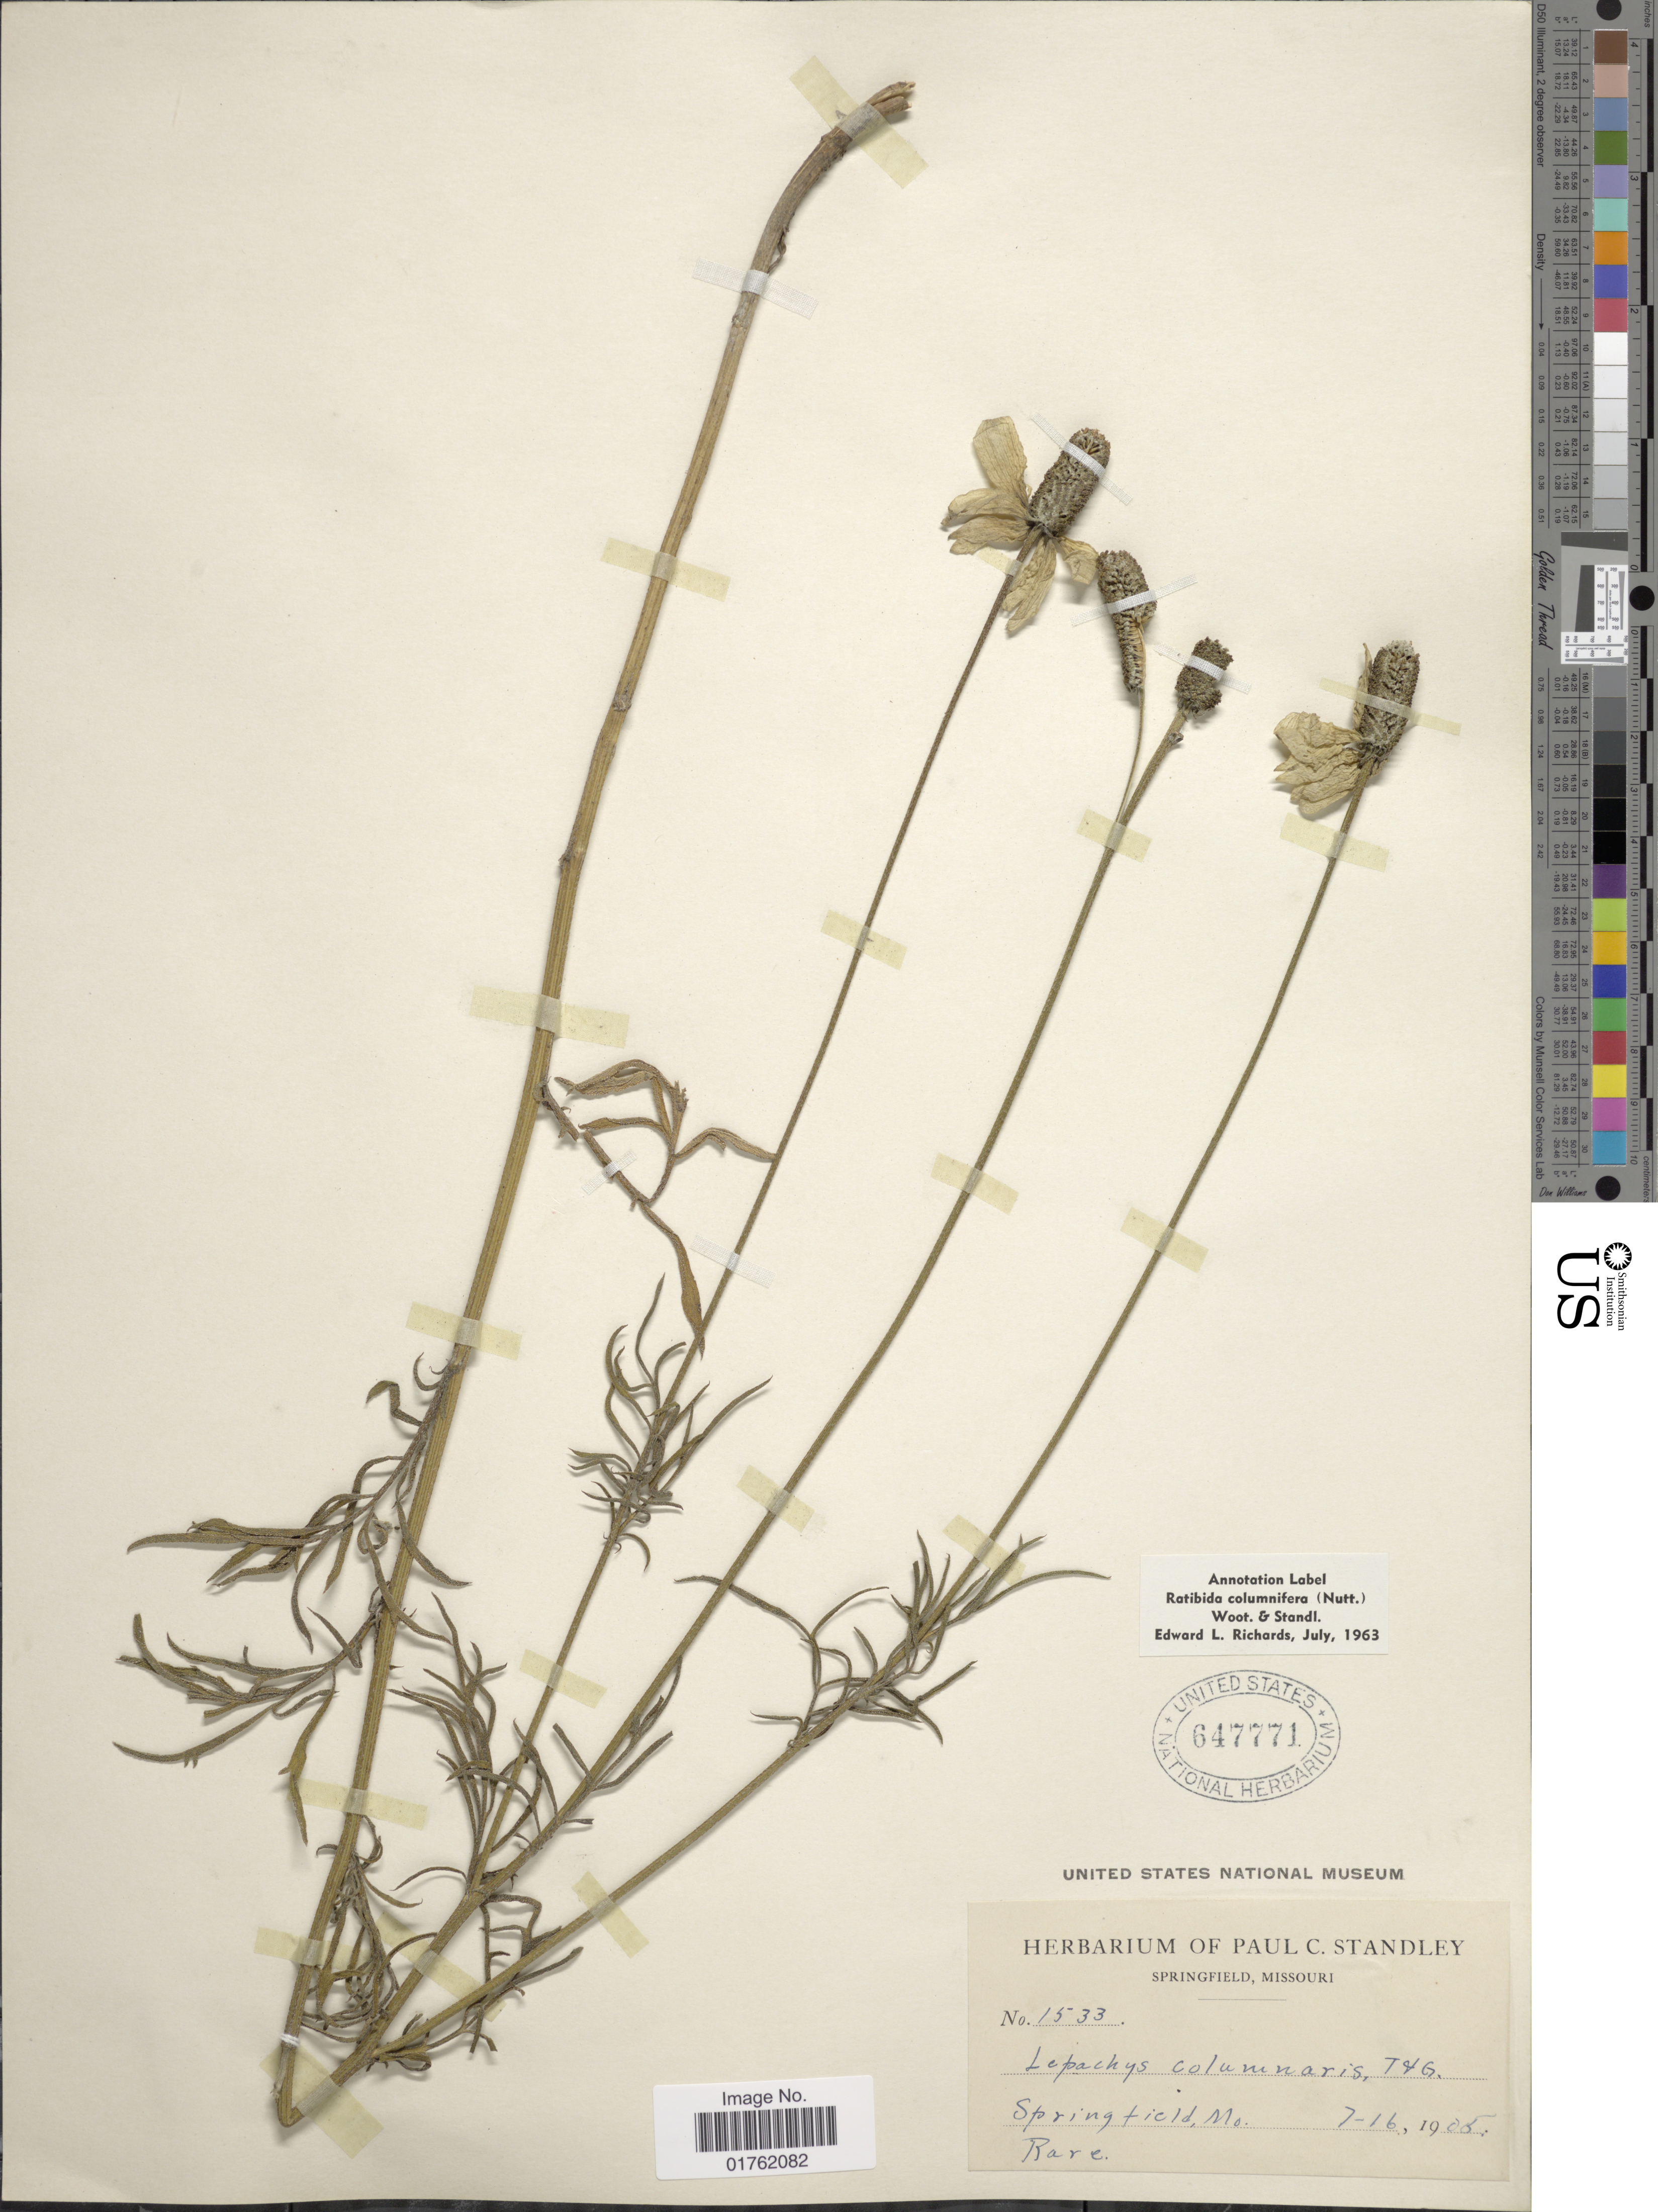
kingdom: Plantae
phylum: Tracheophyta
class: Magnoliopsida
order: Asterales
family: Asteraceae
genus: Ratibida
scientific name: Ratibida columnaris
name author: (Pursh) D. Don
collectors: ex herb. Paul C. Standley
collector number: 1533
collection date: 1905-07-16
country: United States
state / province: Missouri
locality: Springfield, Mo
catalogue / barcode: US 647771